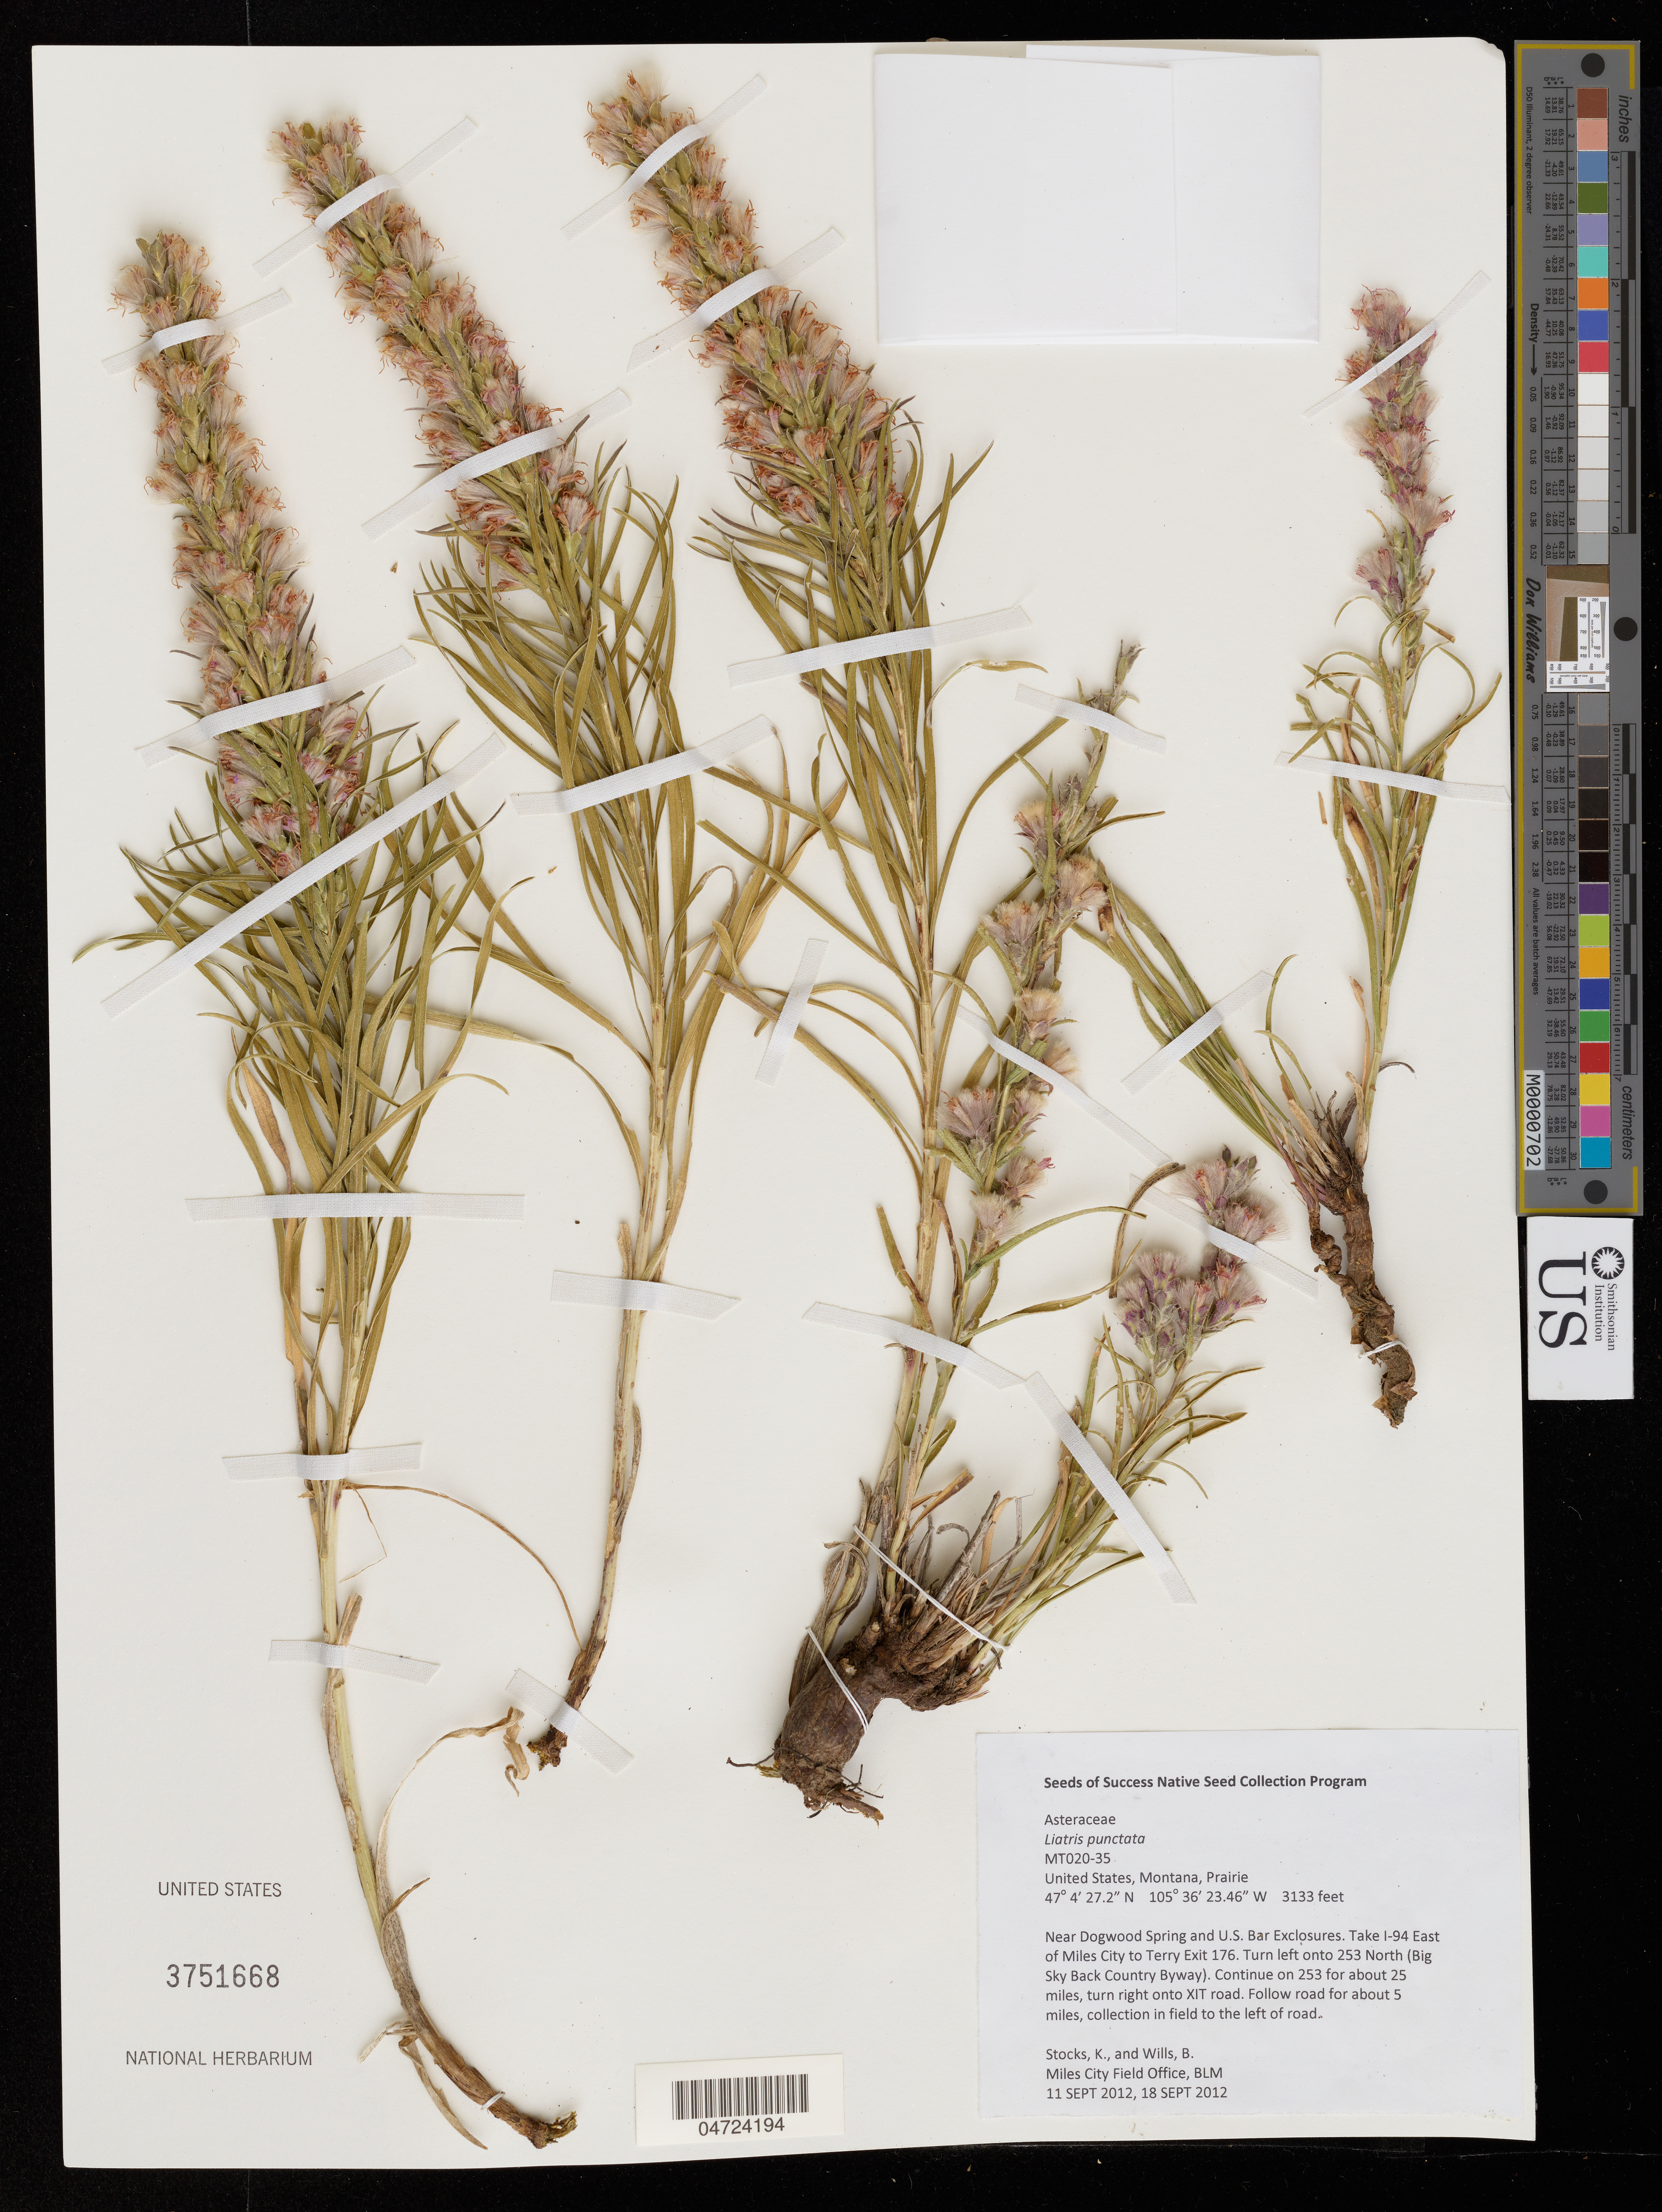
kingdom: Plantae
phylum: Tracheophyta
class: Magnoliopsida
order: Asterales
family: Asteraceae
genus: Liatris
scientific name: Liatris punctata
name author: Hook.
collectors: K. Stocks & B. Wills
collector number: MT020-35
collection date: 2012-09-11/2012-09-18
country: United States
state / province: Montana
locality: Prairie. Near Dogwood Spring and U. S. Bar Exclosures. Take I-94 East of Miles City to Terry Exit 176. Turn left onto 253 North (Big Sky Back Country Byway). Continue on 253 for about 25 miles, turn right onto XIT road. Follow road for about 5 miles, collection in field to the left of road.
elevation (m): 955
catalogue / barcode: US 3751668